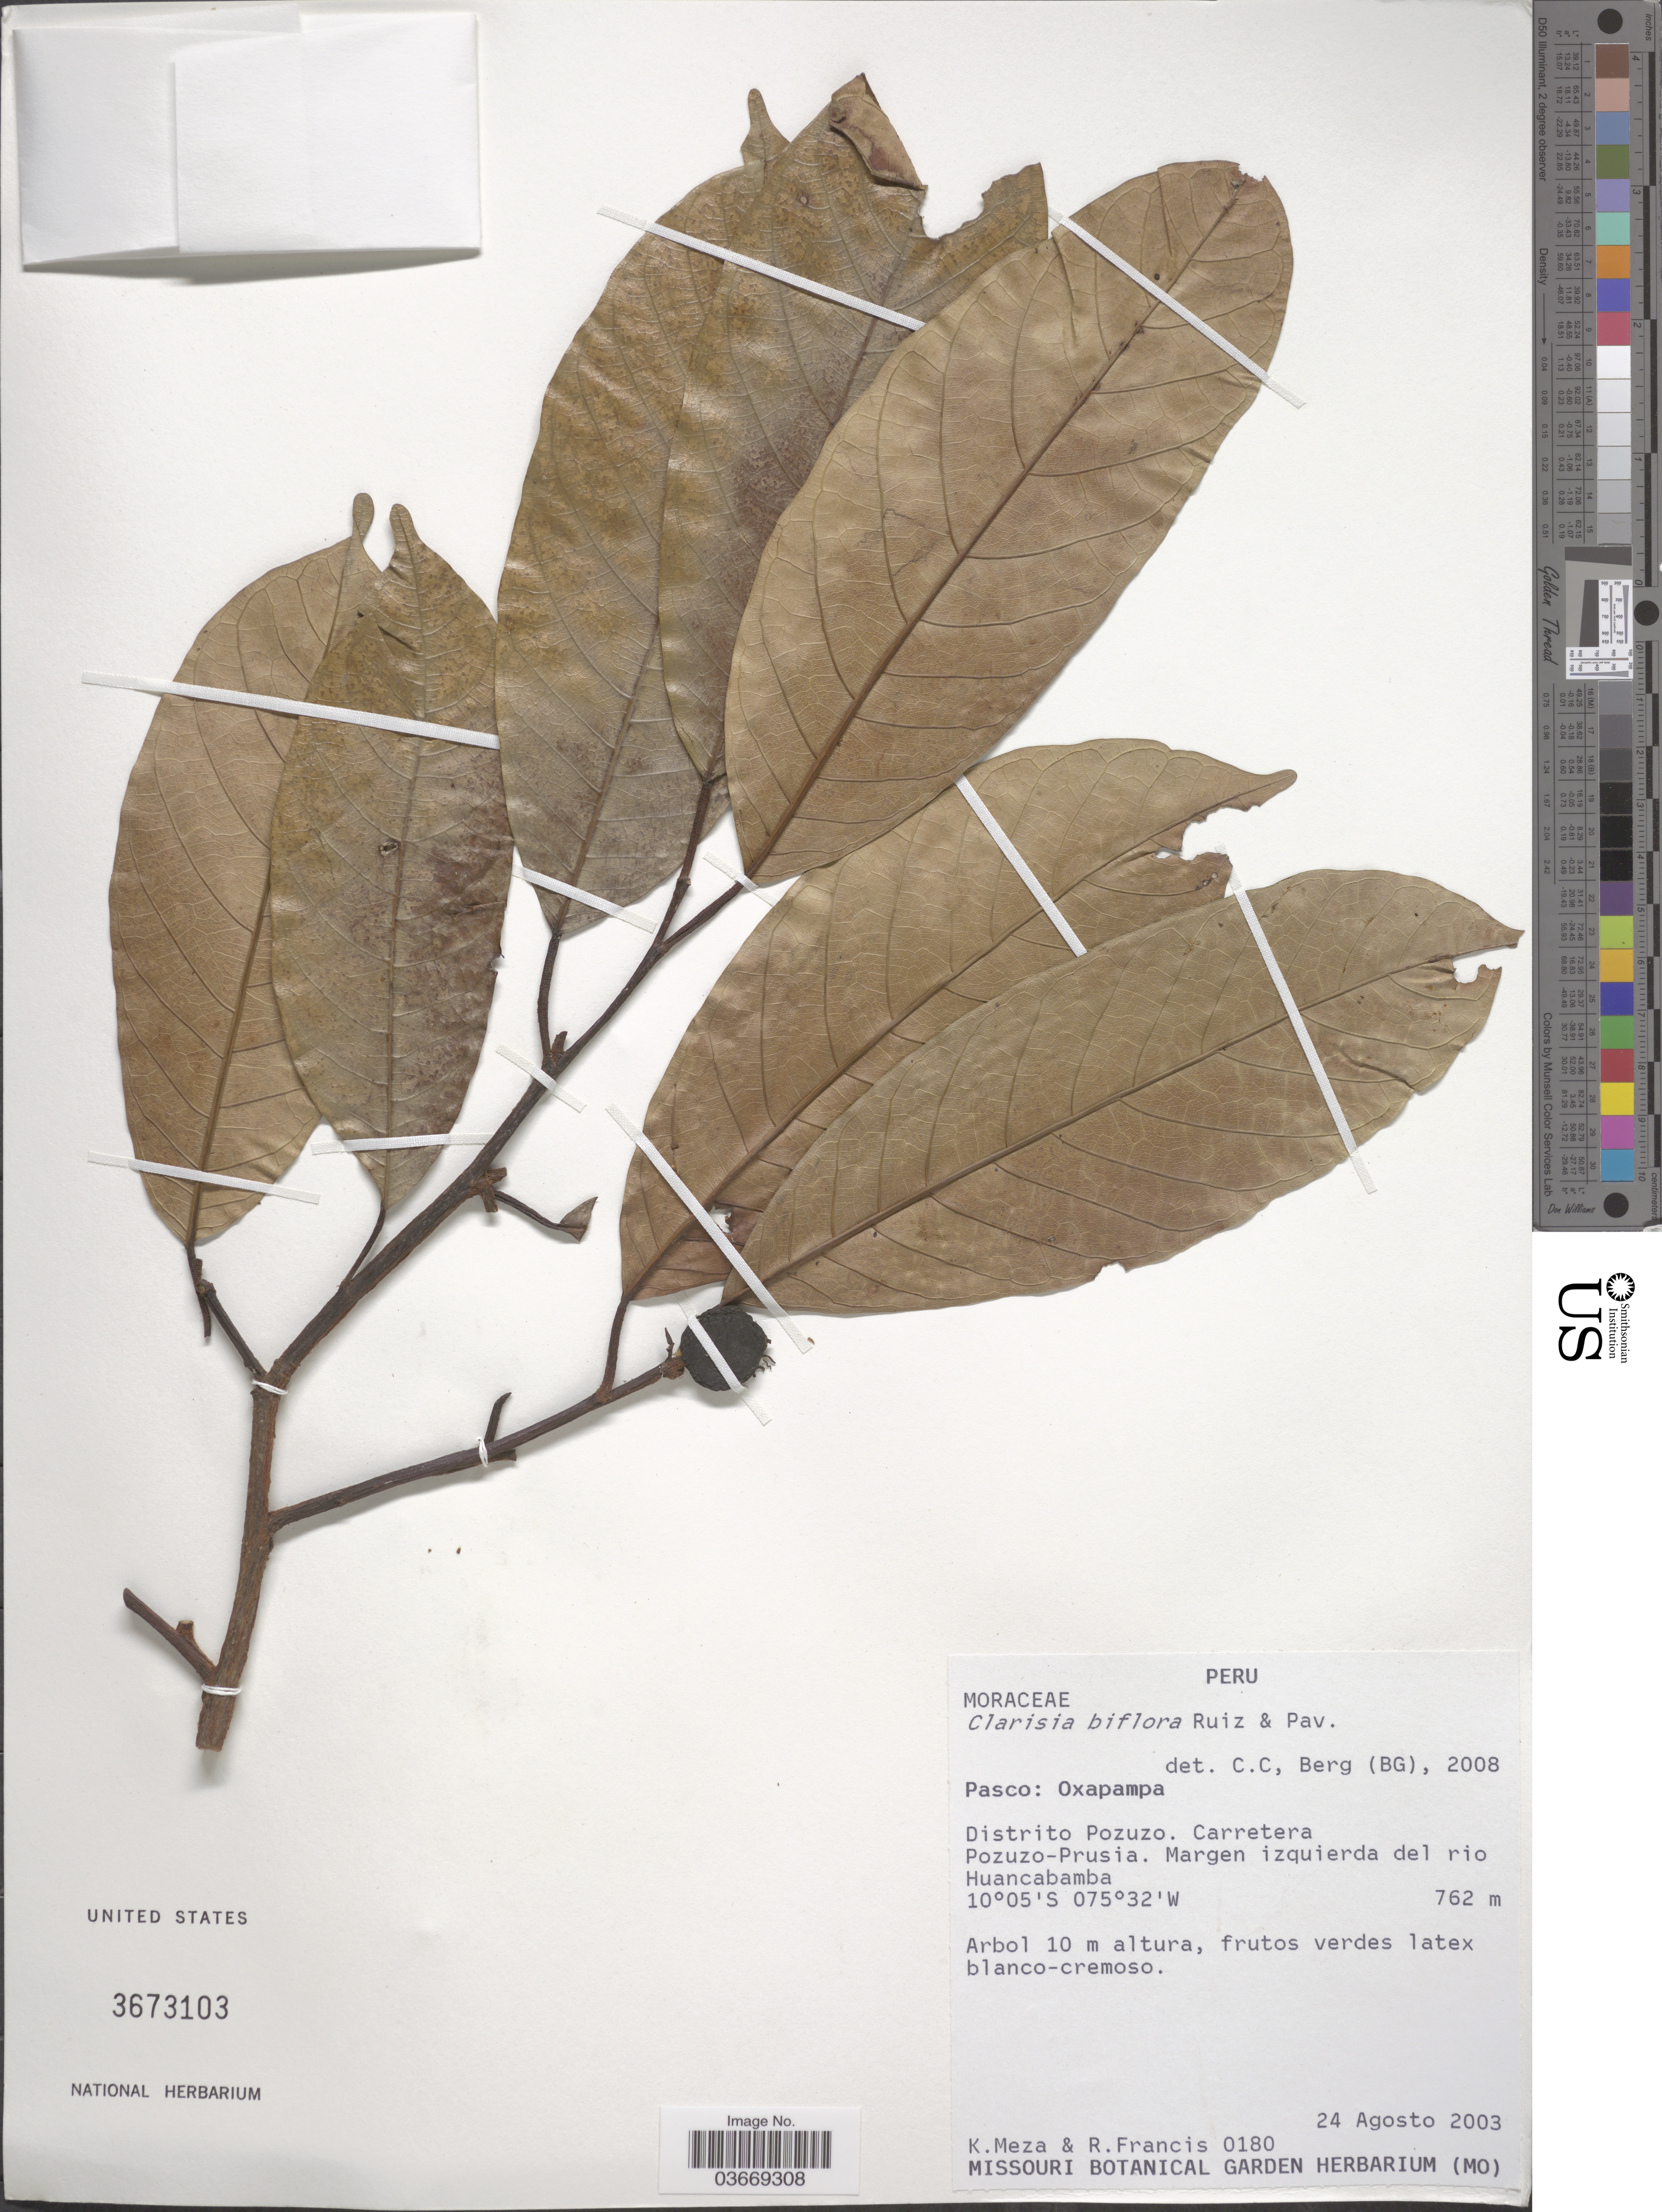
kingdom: Plantae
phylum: Tracheophyta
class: Magnoliopsida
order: Rosales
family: Moraceae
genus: Clarisia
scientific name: Clarisia biflora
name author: Ruiz & Pav.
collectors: K. Meza & R. Francis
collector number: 0180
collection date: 2003-08-24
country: Peru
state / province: Pasco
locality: Oxapampa. Distrito Pozuzo. Carretera Pozuzo-Prusia. Margen izquierda del rio Huancabamba.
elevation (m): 762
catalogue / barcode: US 3673103